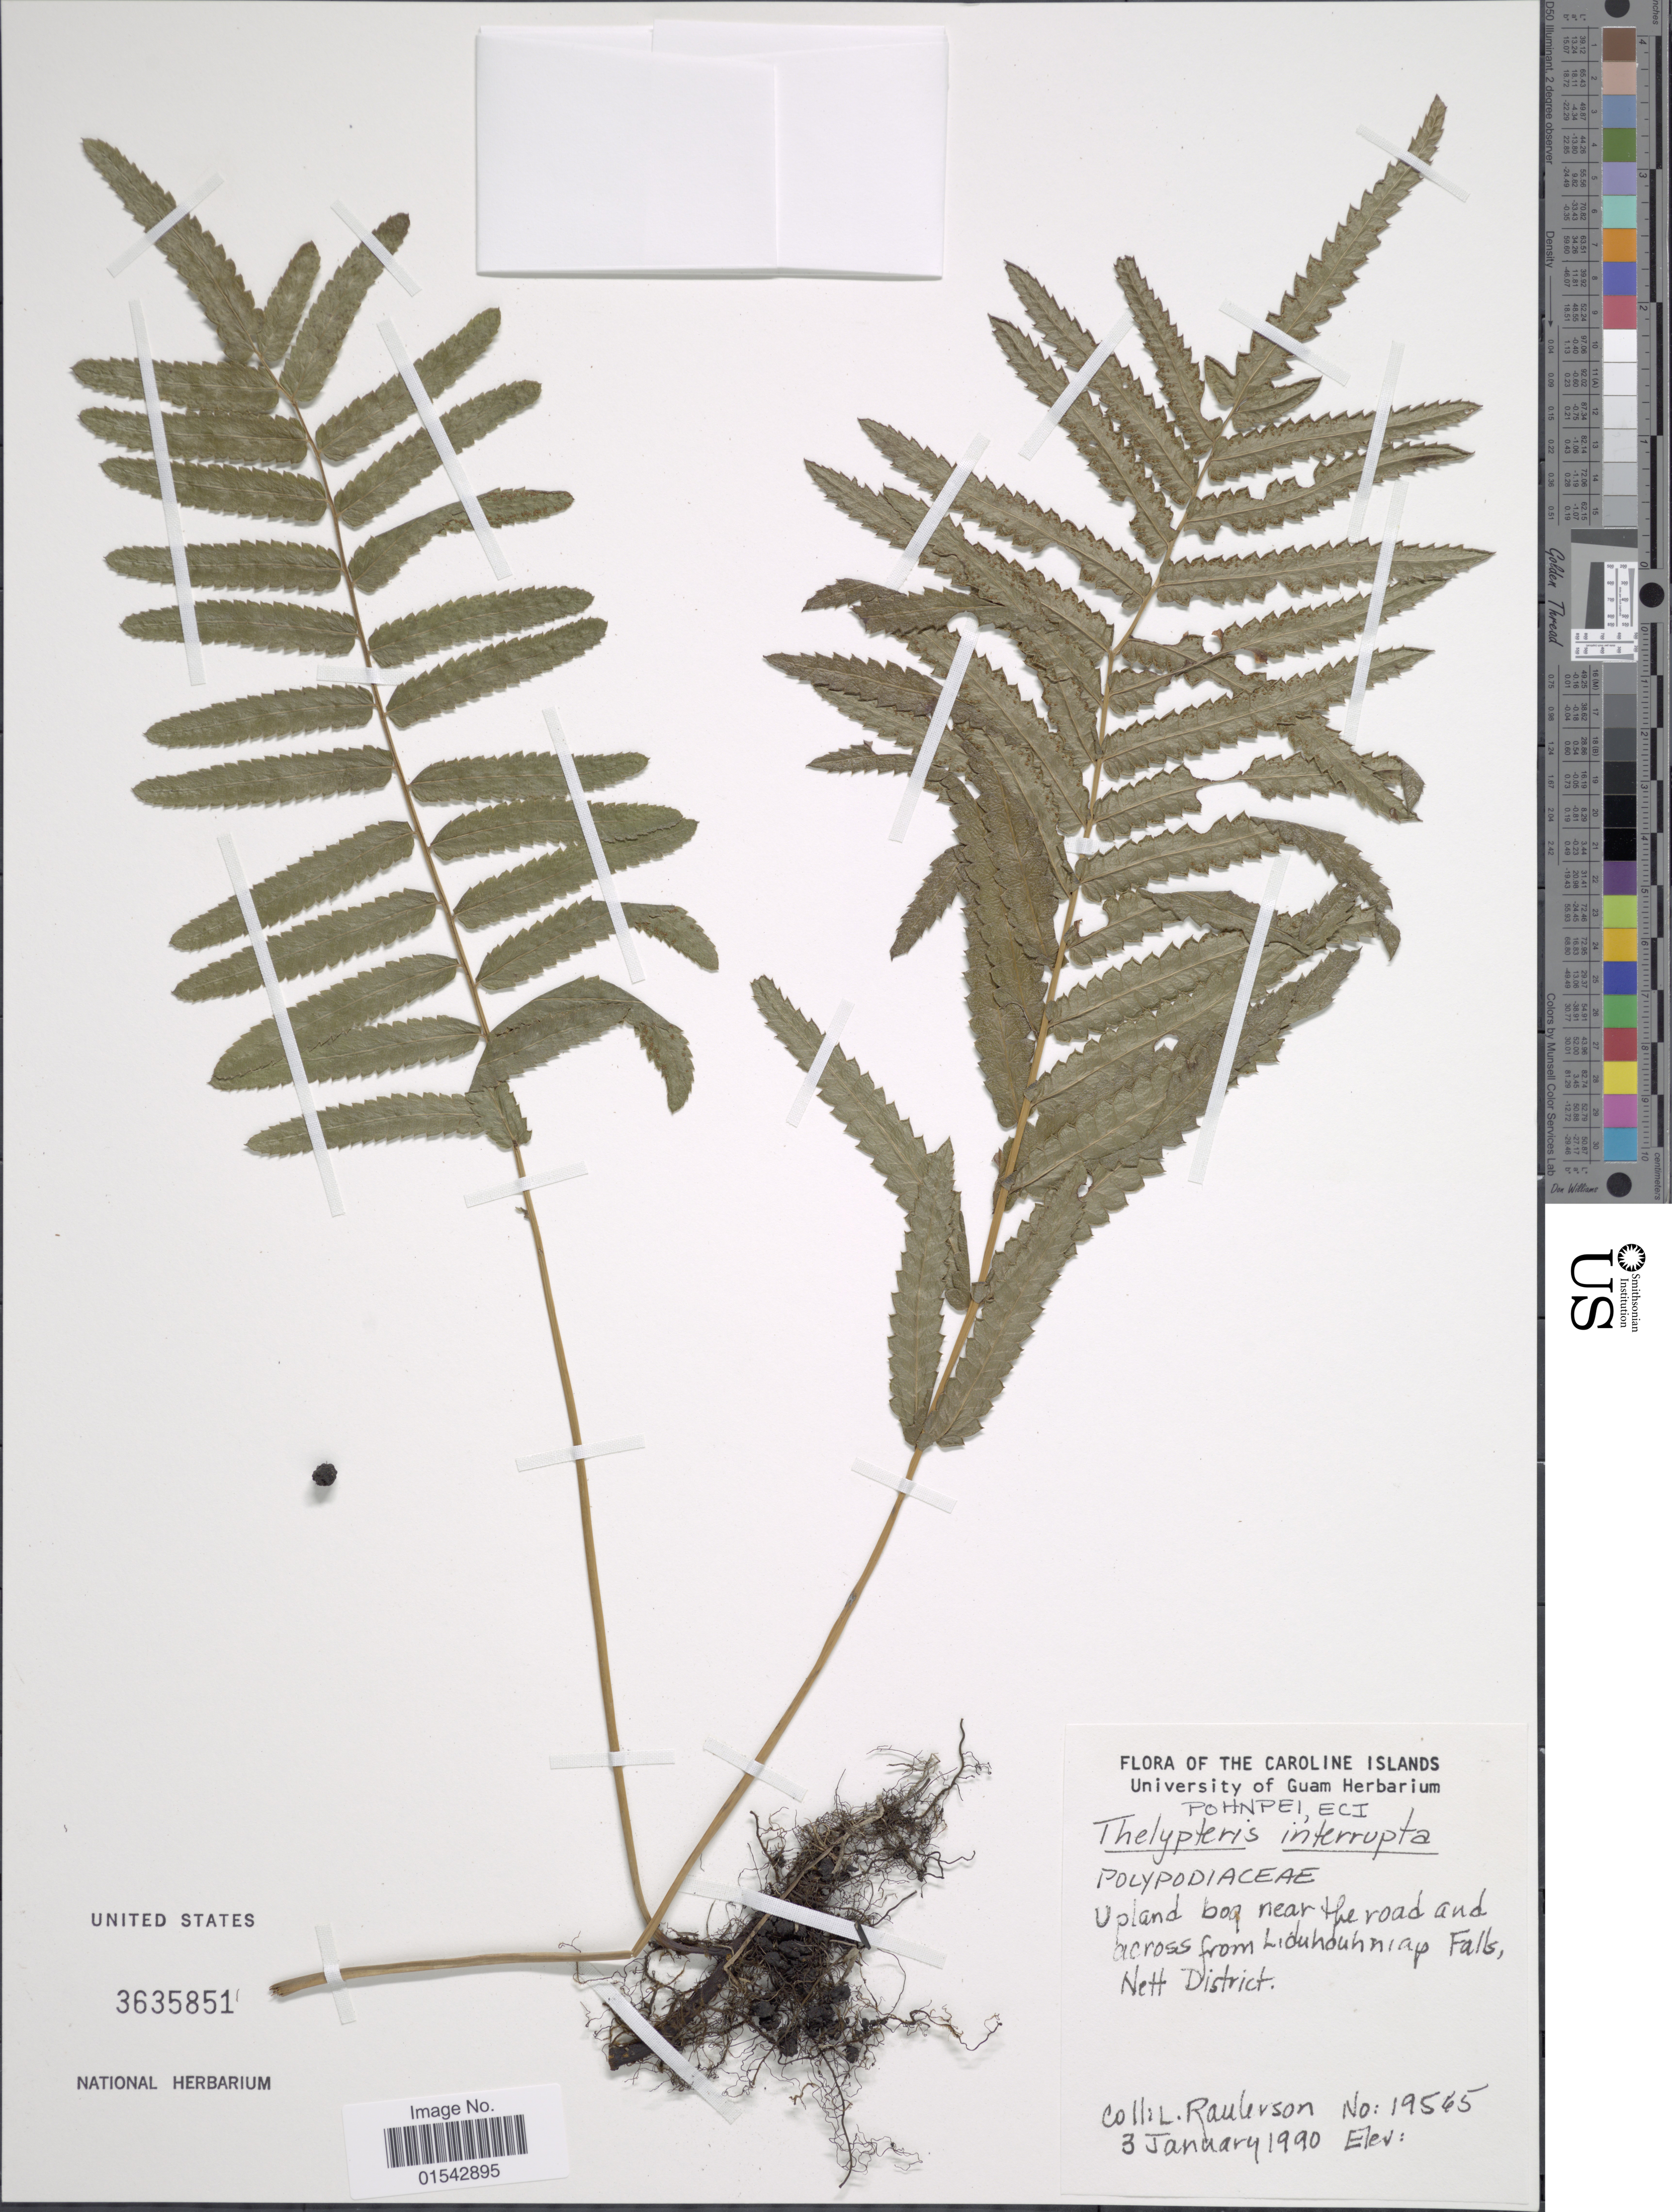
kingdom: Plantae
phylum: Tracheophyta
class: Polypodiopsida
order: Polypodiales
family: Thelypteridaceae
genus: Cyclosorus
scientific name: Cyclosorus interruptus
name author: (Willd.) H. Itô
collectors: L. Raulerson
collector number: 19565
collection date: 1990-01-03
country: Micronesia, Federated States of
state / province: Pohnpei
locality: Caroline Islands, upland bog near the road and across from Liduhduhniap Falls, Nett District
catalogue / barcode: US 3635851